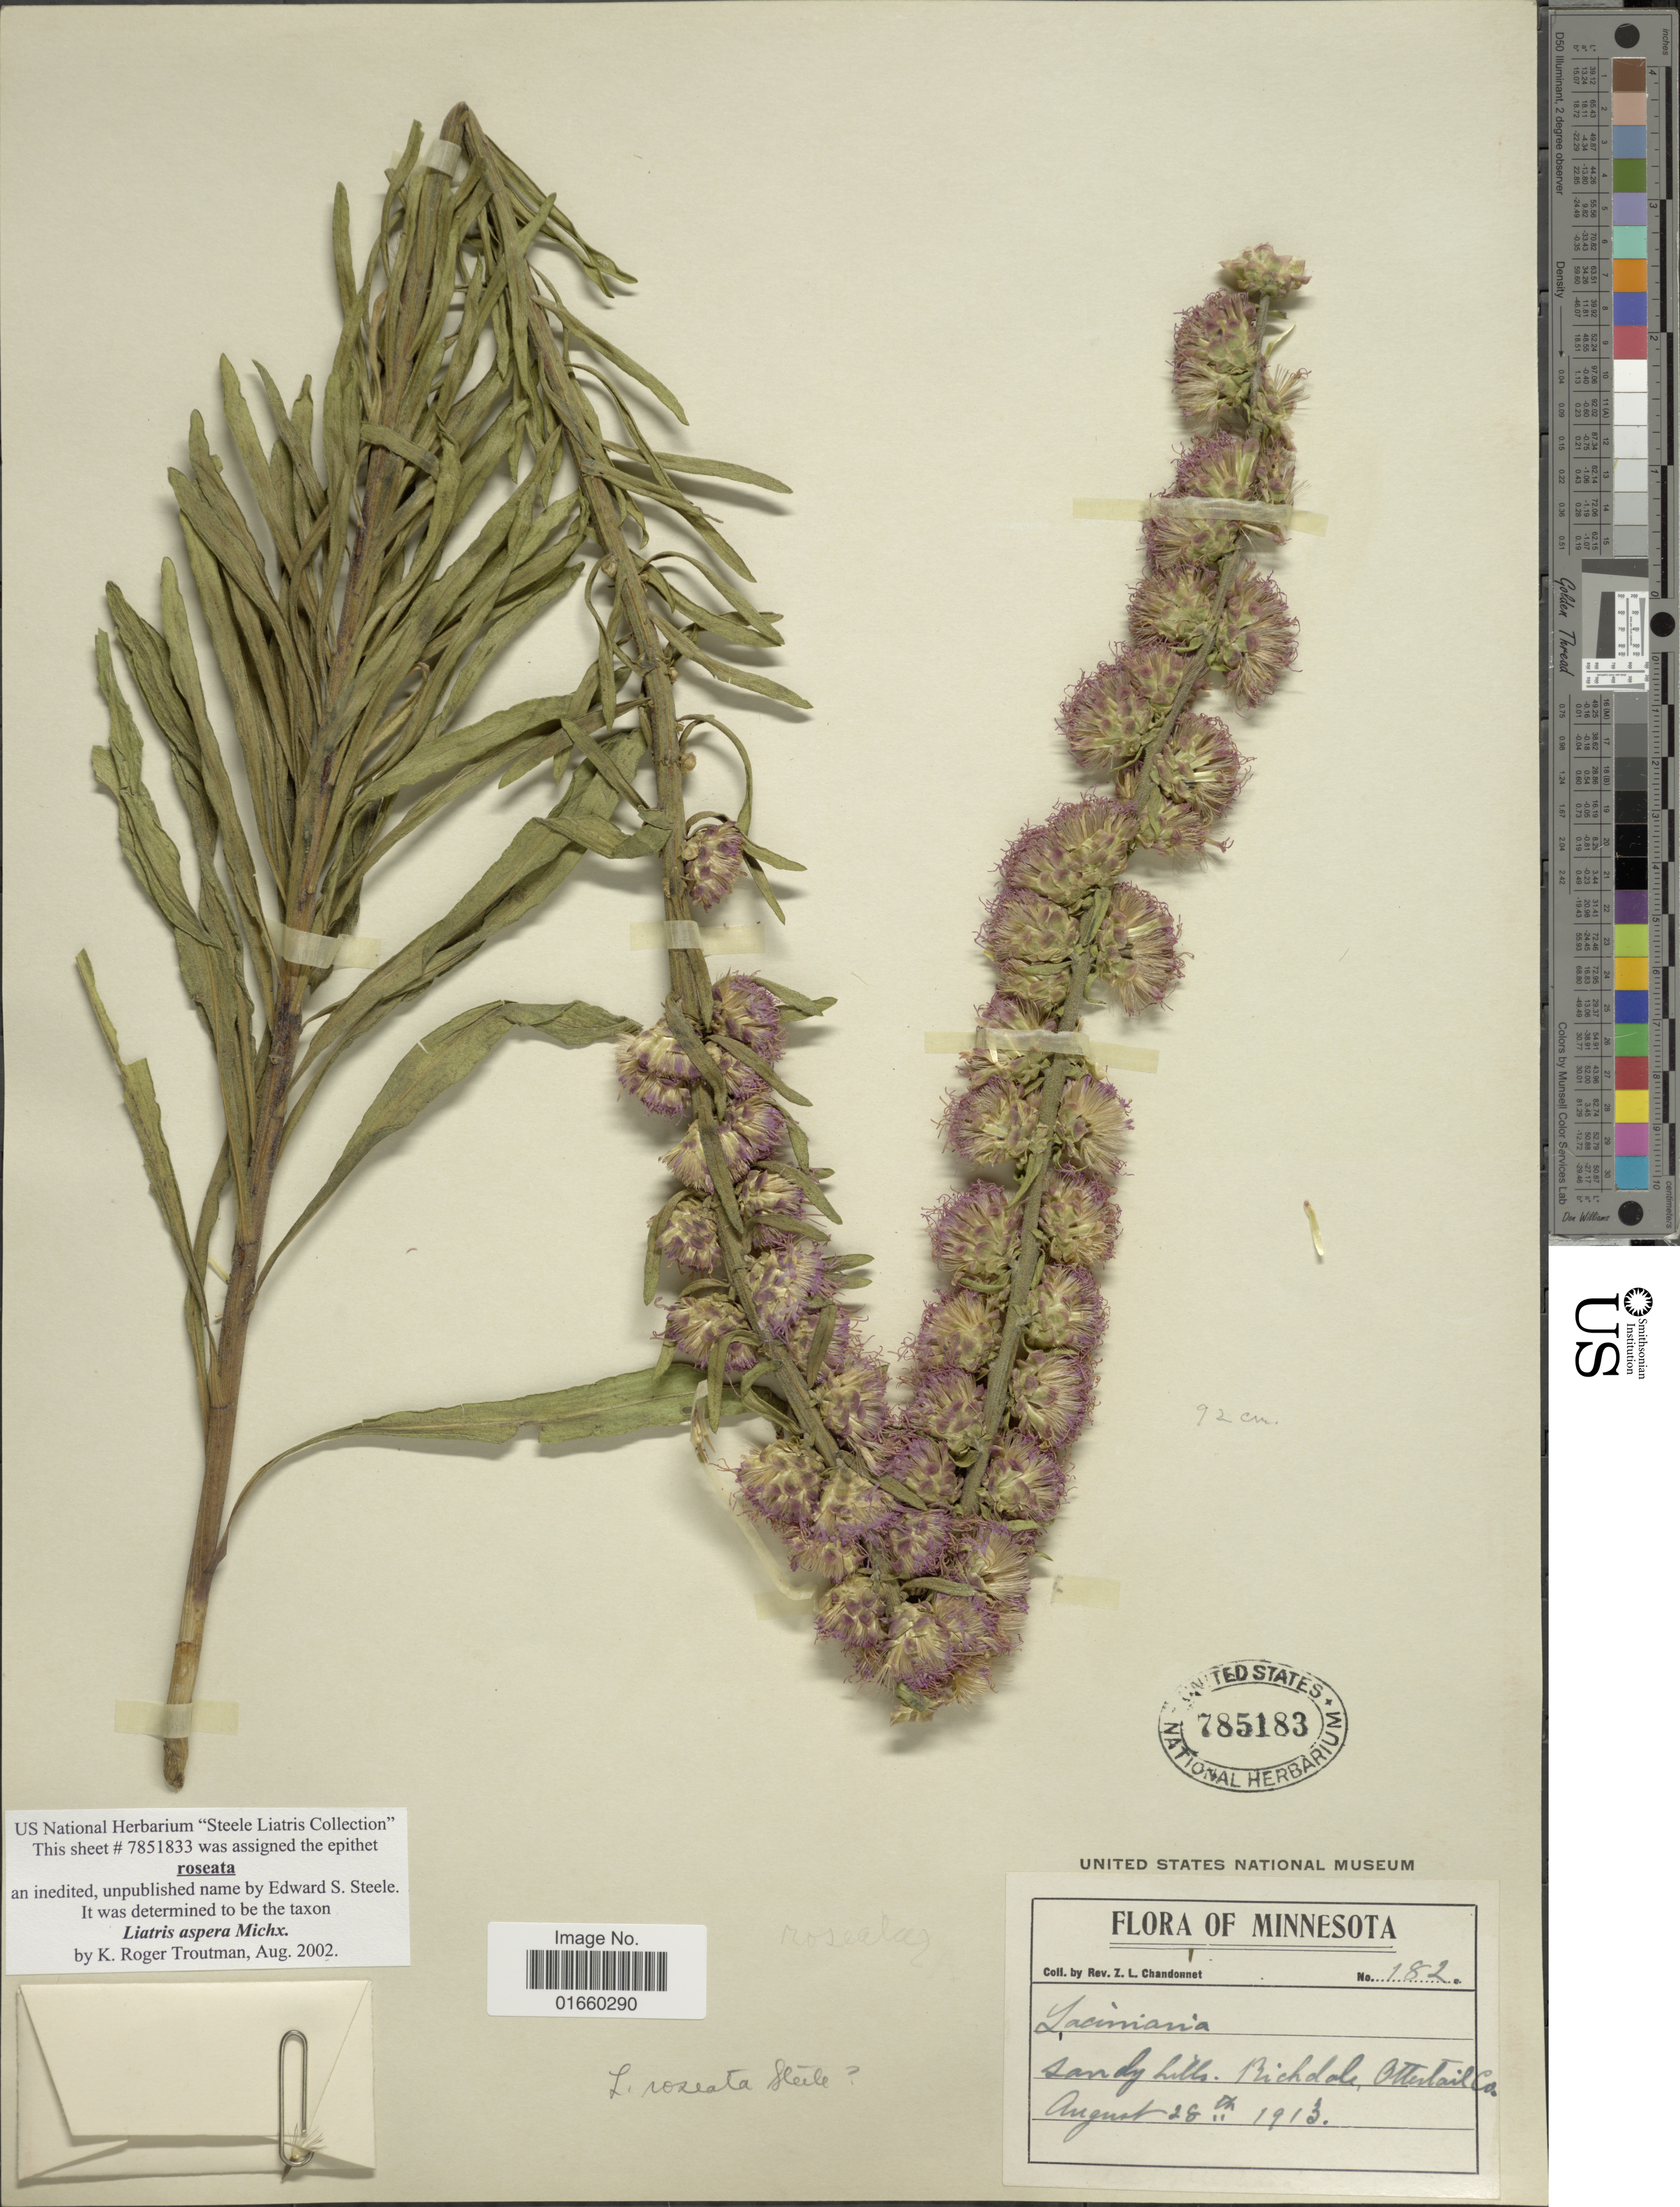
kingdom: Plantae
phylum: Tracheophyta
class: Magnoliopsida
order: Asterales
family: Asteraceae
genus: Liatris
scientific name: Liatris aspera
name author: Michx.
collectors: Z. Chandonnet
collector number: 182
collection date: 1913-08-28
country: United States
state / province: Minnesota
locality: Richdale, Otter tail Co.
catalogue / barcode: US 785183